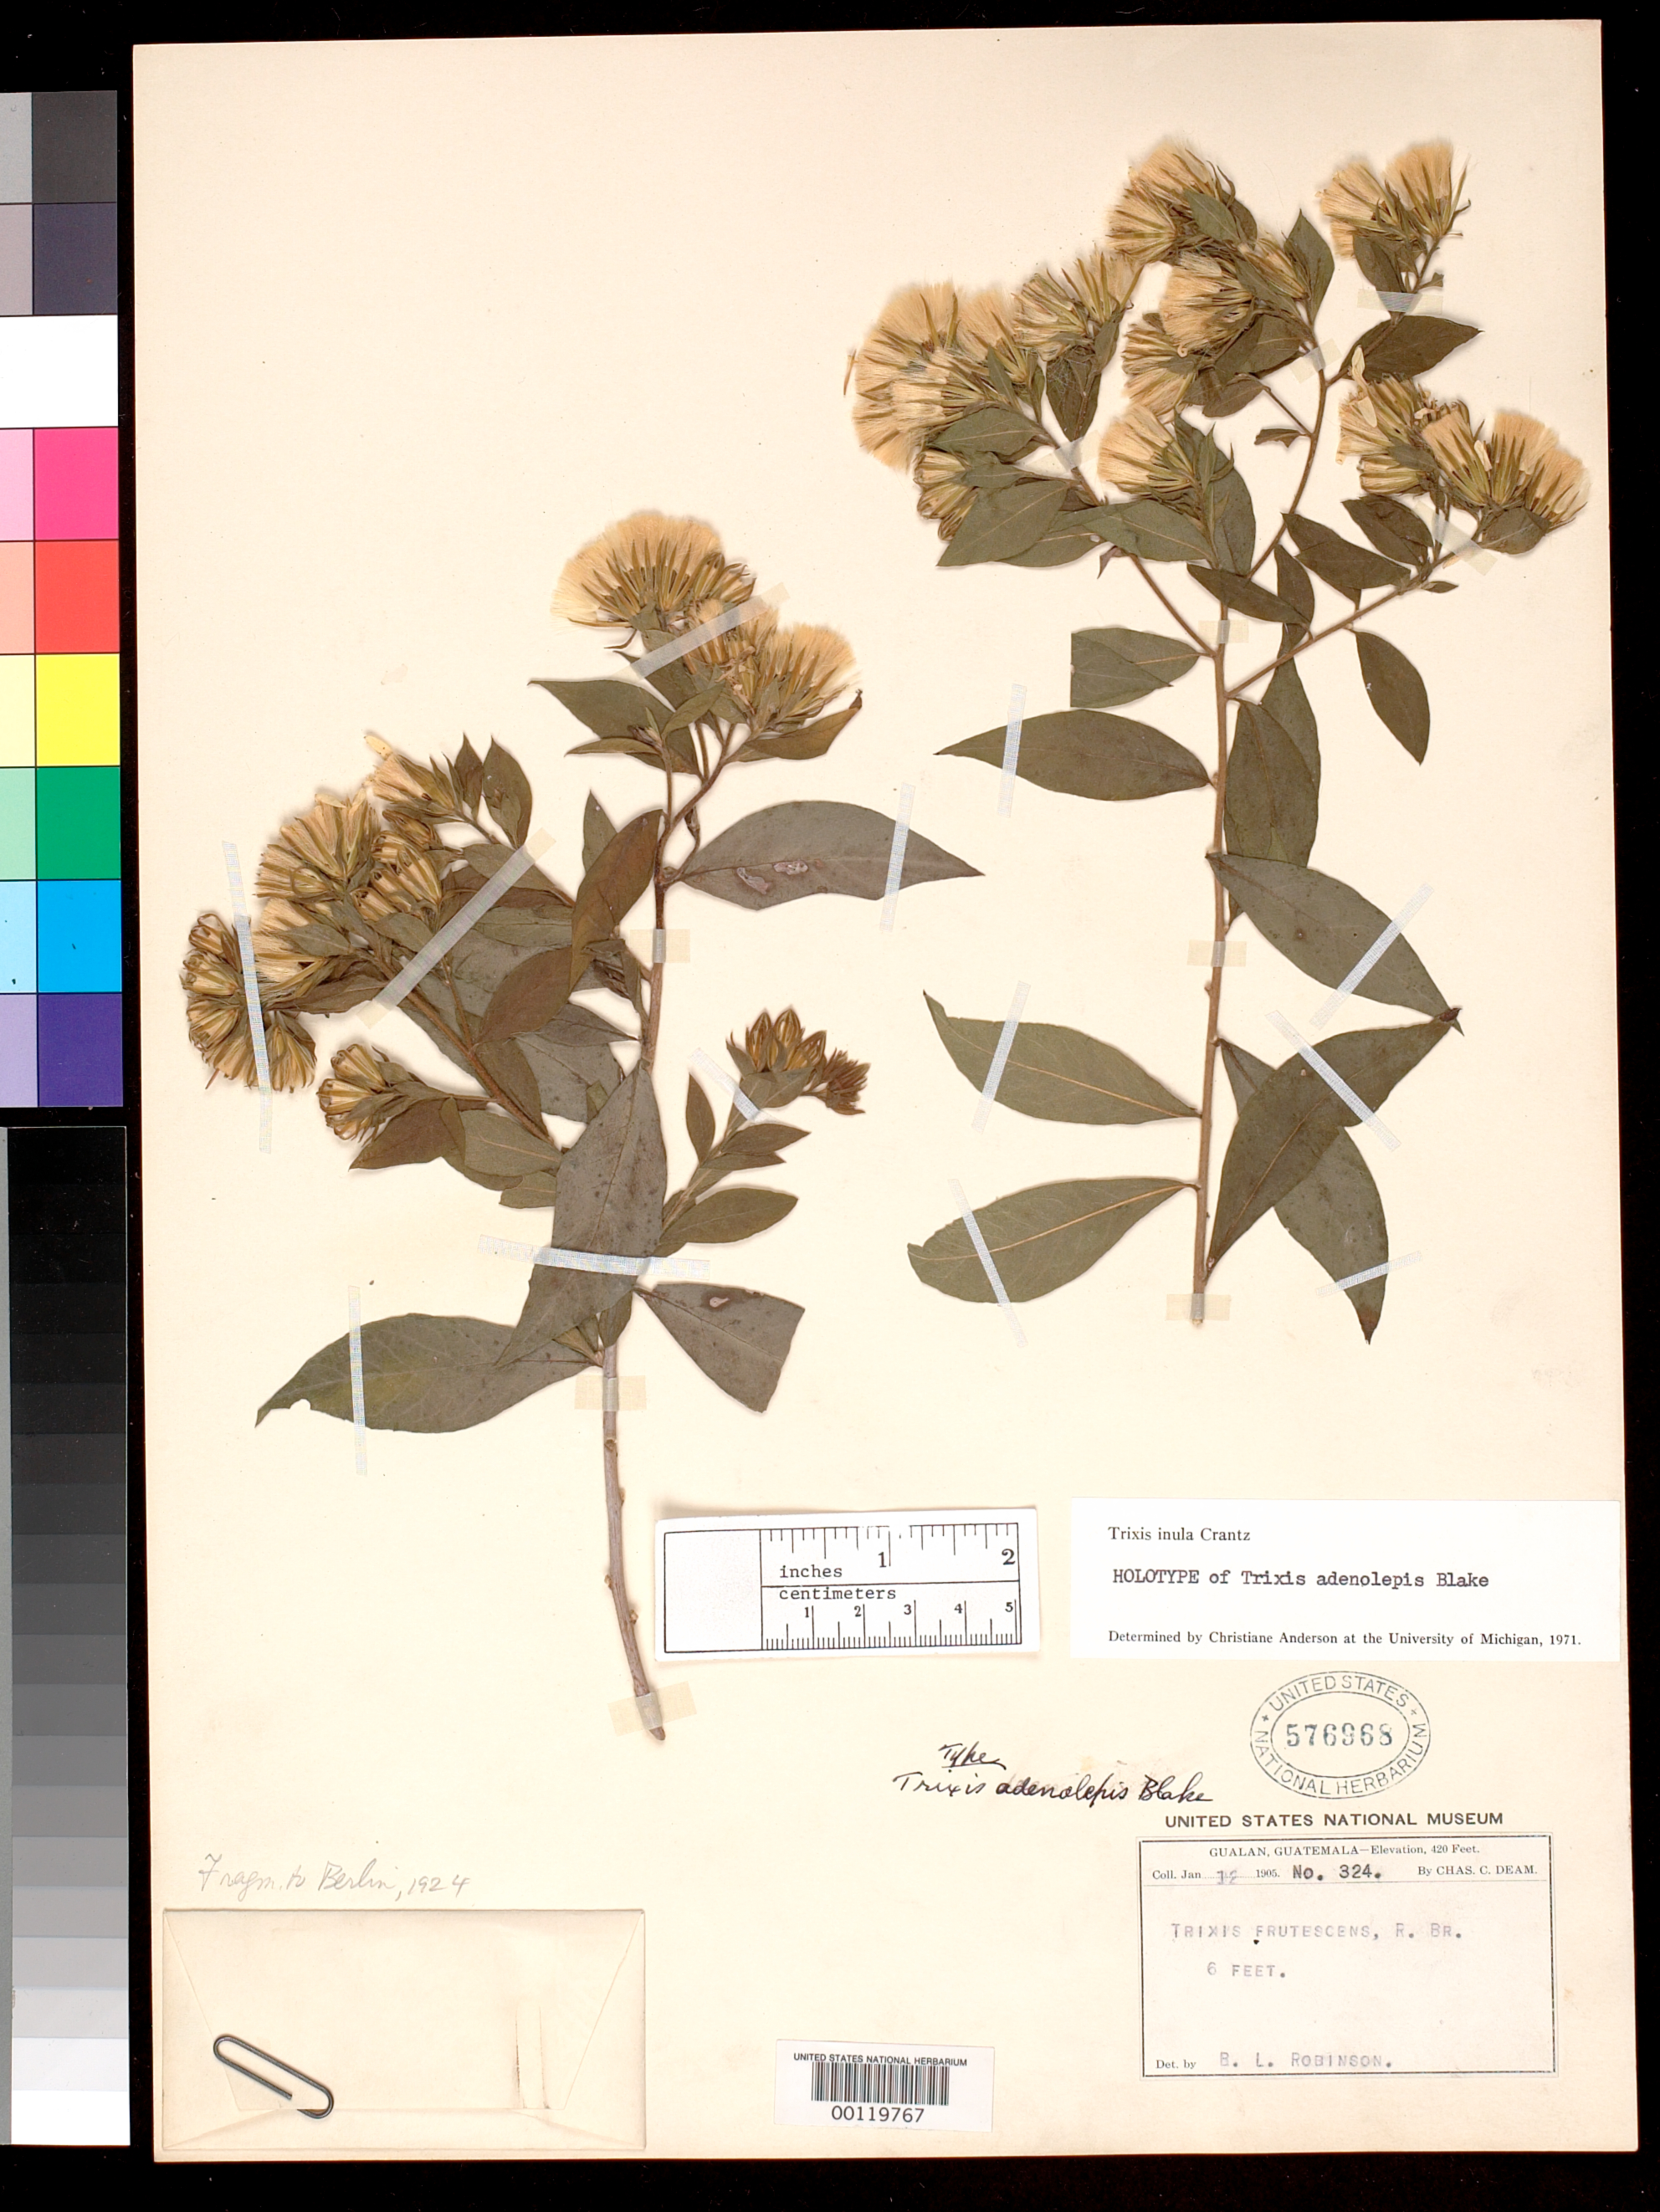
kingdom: Plantae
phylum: Tracheophyta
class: Magnoliopsida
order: Asterales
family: Asteraceae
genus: Trixis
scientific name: Trixis adenolepis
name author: S.F. Blake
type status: Holotype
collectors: C. C. Deam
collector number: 324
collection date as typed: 12 Jan 1905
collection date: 1905-01-12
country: Guatemala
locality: Gualan.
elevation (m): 125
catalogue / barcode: US 576968